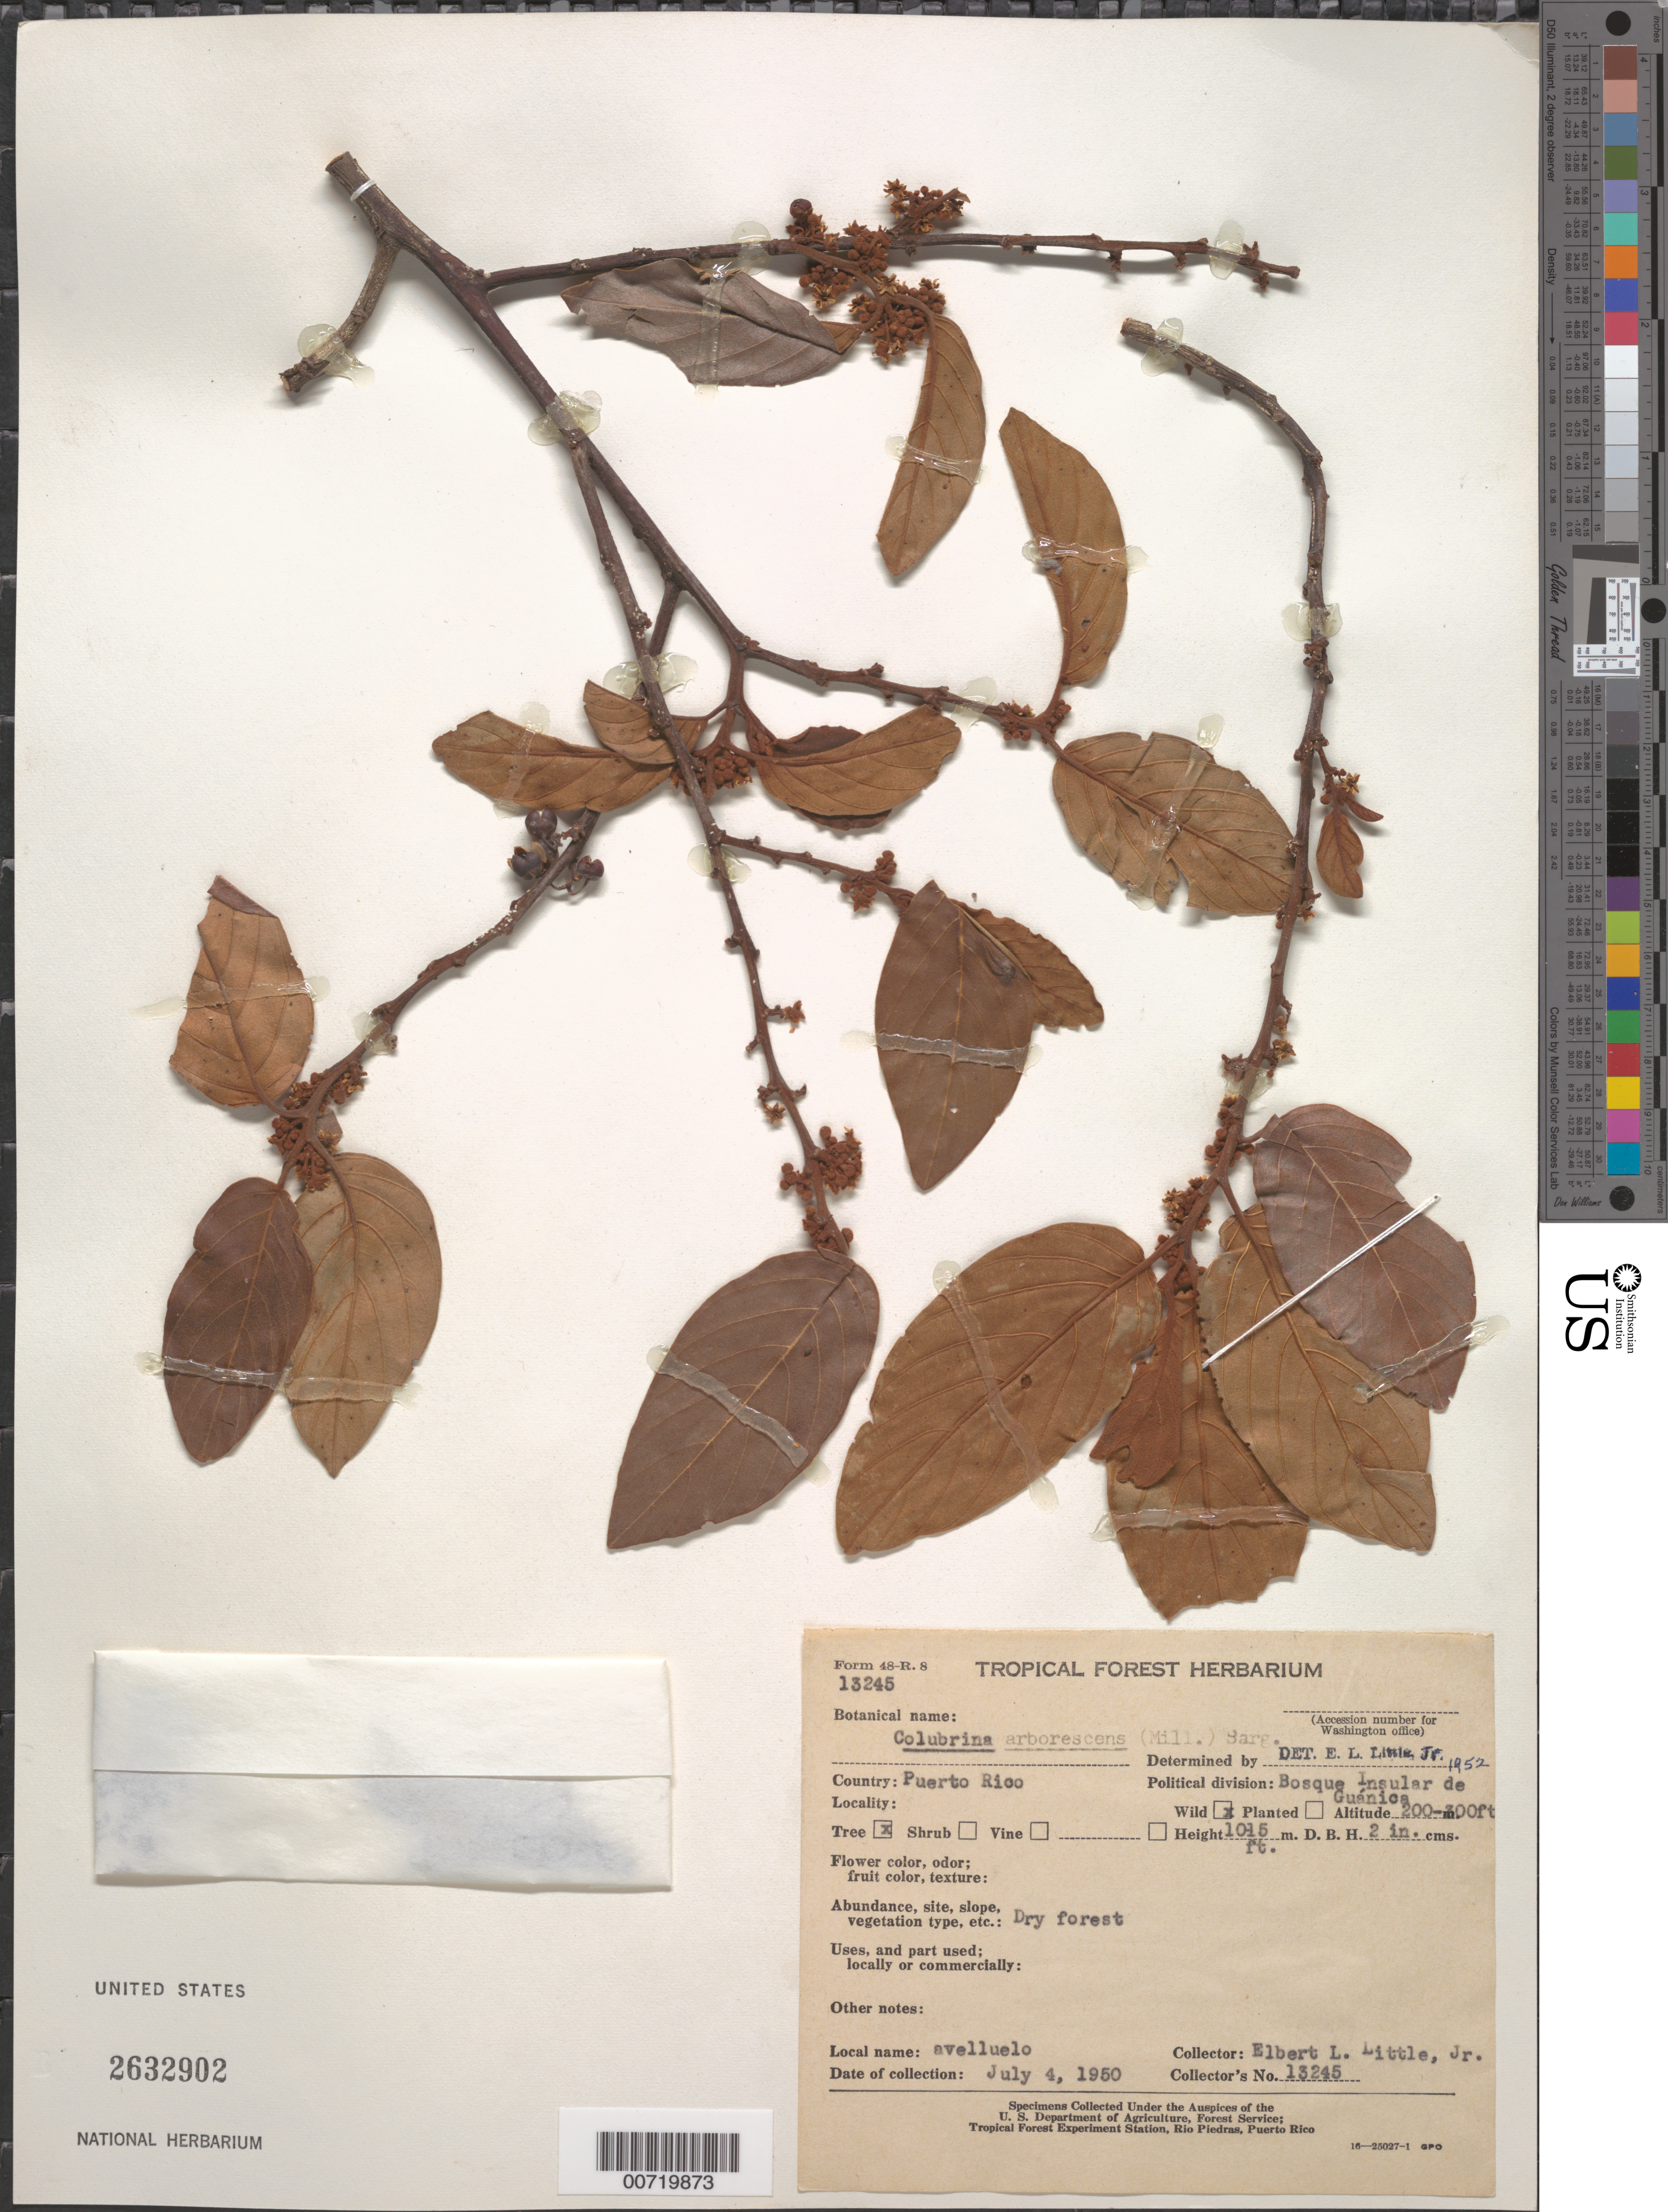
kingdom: Plantae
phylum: Tracheophyta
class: Magnoliopsida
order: Rosales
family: Rhamnaceae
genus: Colubrina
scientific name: Colubrina arborescens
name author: (Mill.) Sarg.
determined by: Little, Elbert L., Jr., (FSSR), United States Department of Agriculture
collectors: E. L. Little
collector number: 13245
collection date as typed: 04 Jul 1950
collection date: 1950-07-04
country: Puerto Rico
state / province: Guánica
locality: Bosque Insular de Guanica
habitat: Dry forest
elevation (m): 61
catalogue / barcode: US 2632902